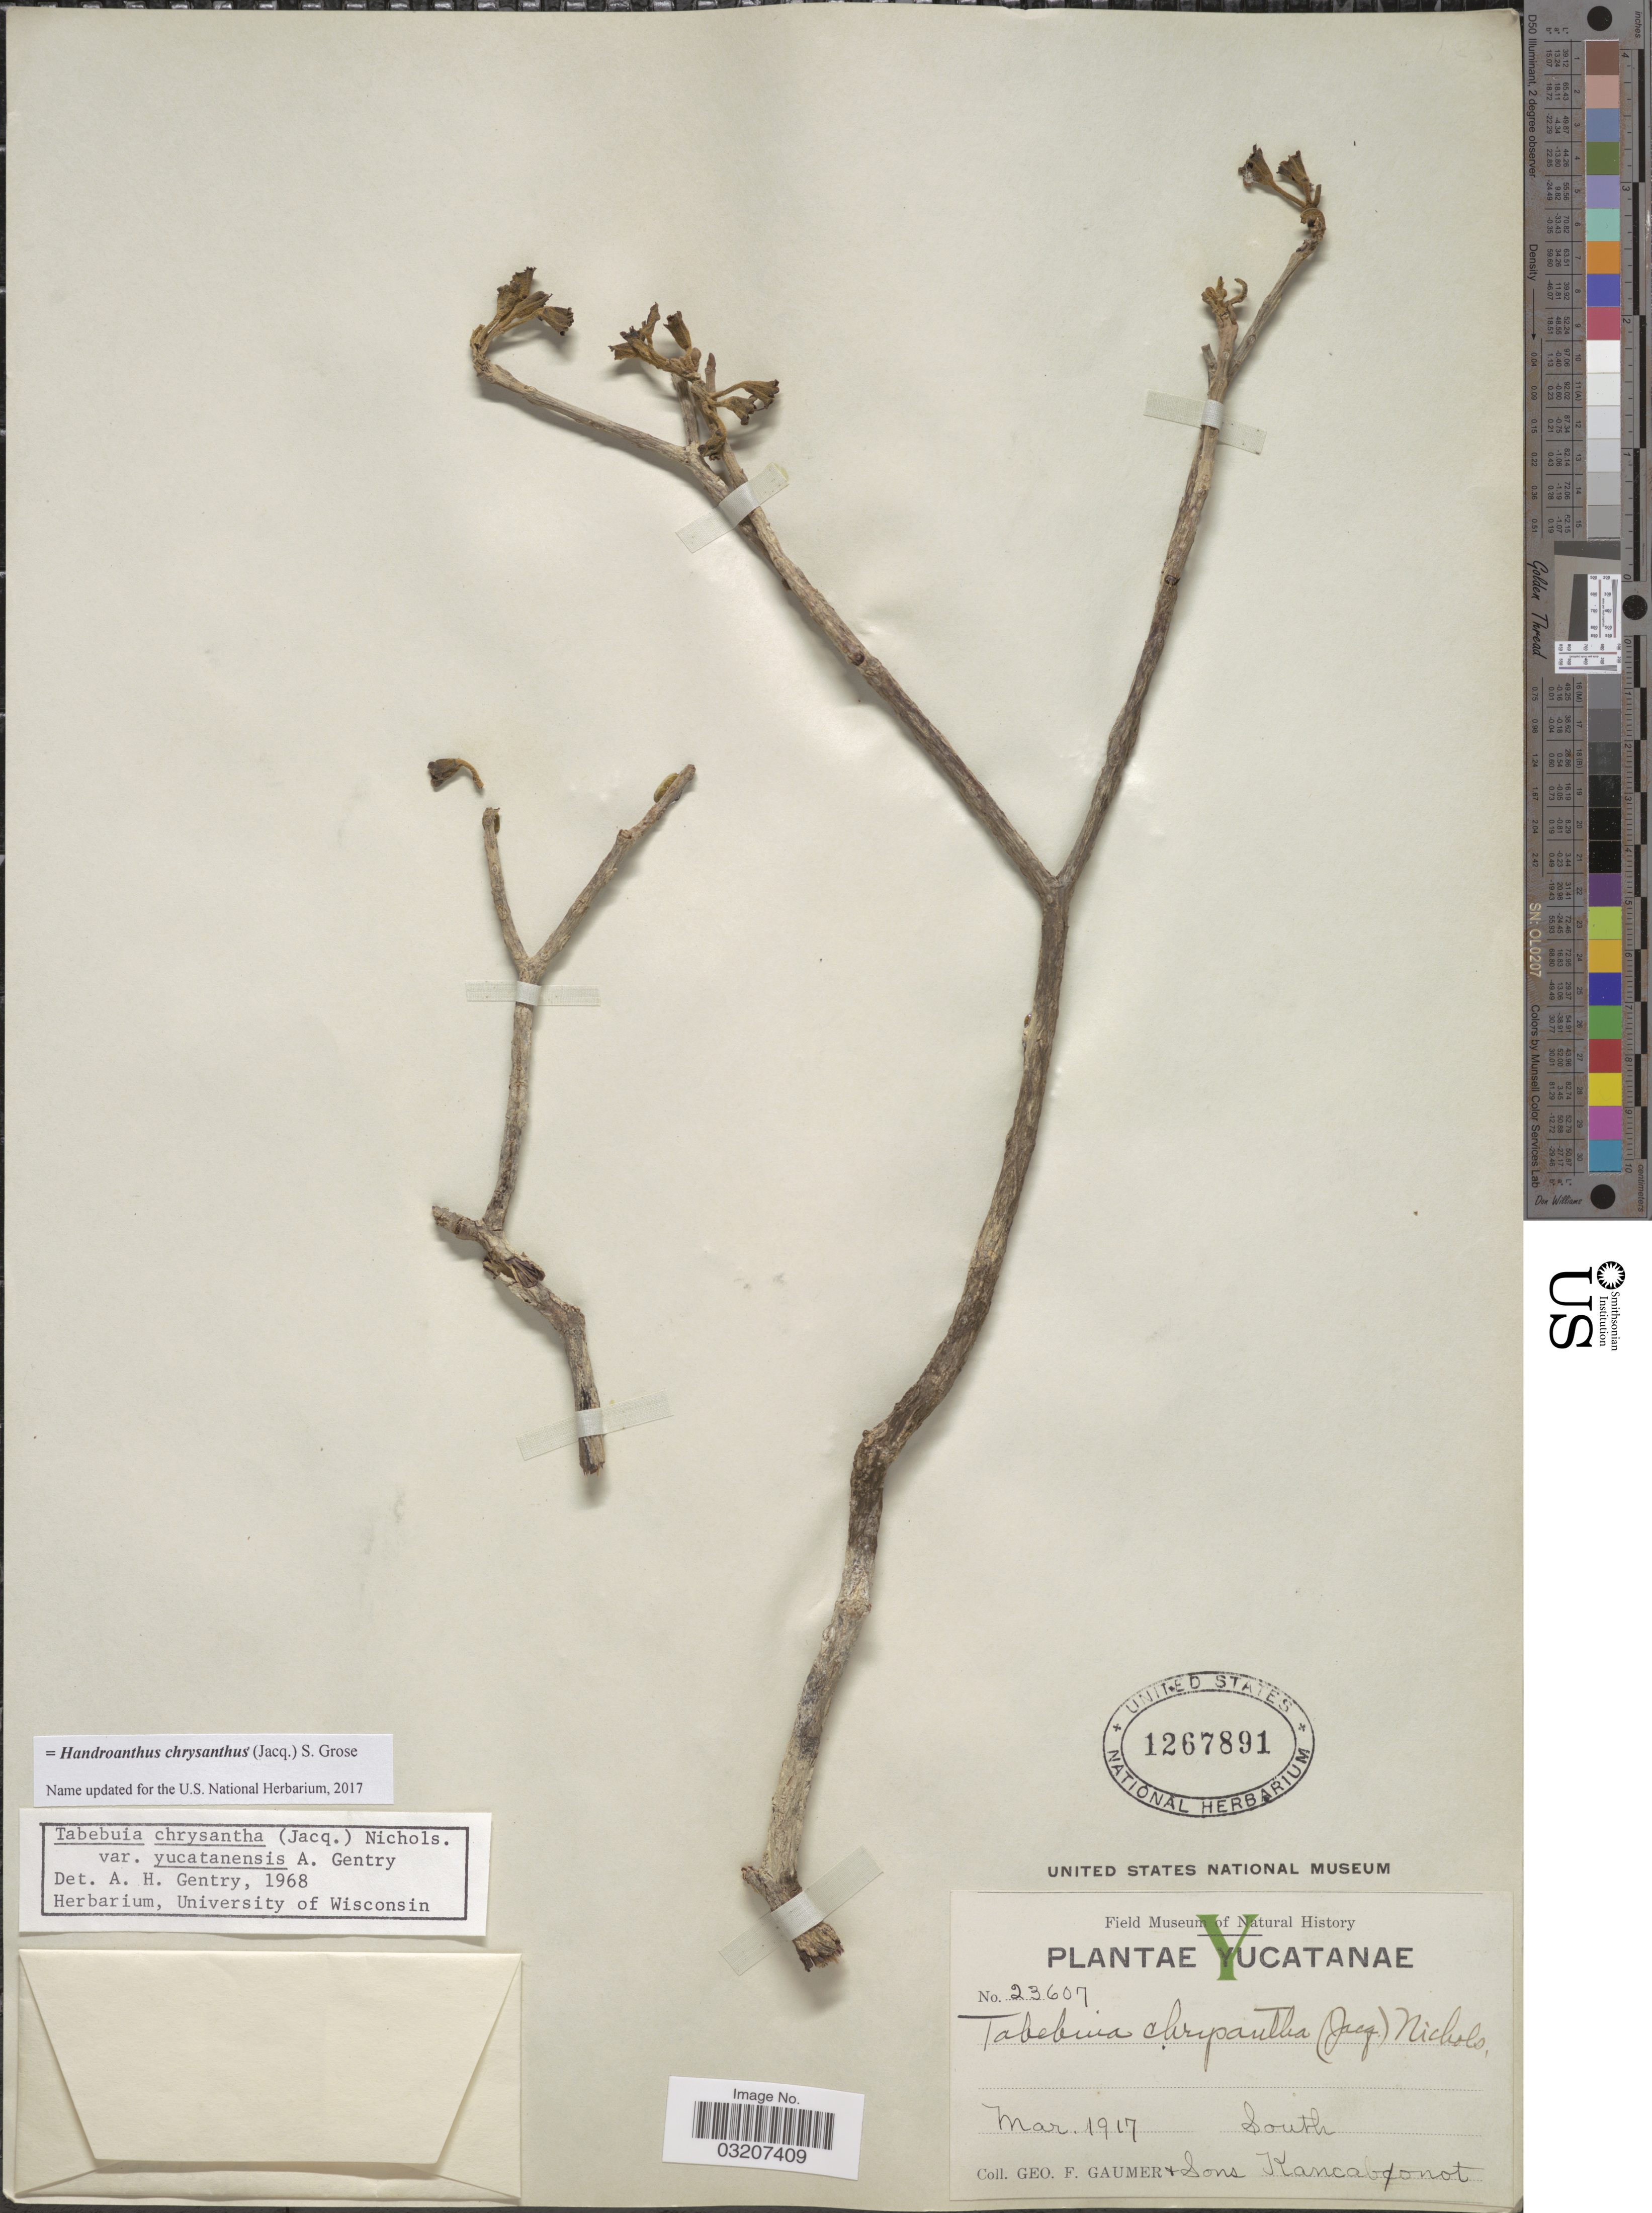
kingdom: Plantae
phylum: Tracheophyta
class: Magnoliopsida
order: Lamiales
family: Bignoniaceae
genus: Handroanthus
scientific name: Handroanthus chrysanthus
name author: (Jacq.) S.O. Grose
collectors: G. F. Gaumer & Sons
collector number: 23607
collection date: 1917-03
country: Mexico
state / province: Yucatán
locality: South, Kancabonot.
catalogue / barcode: US 1267891